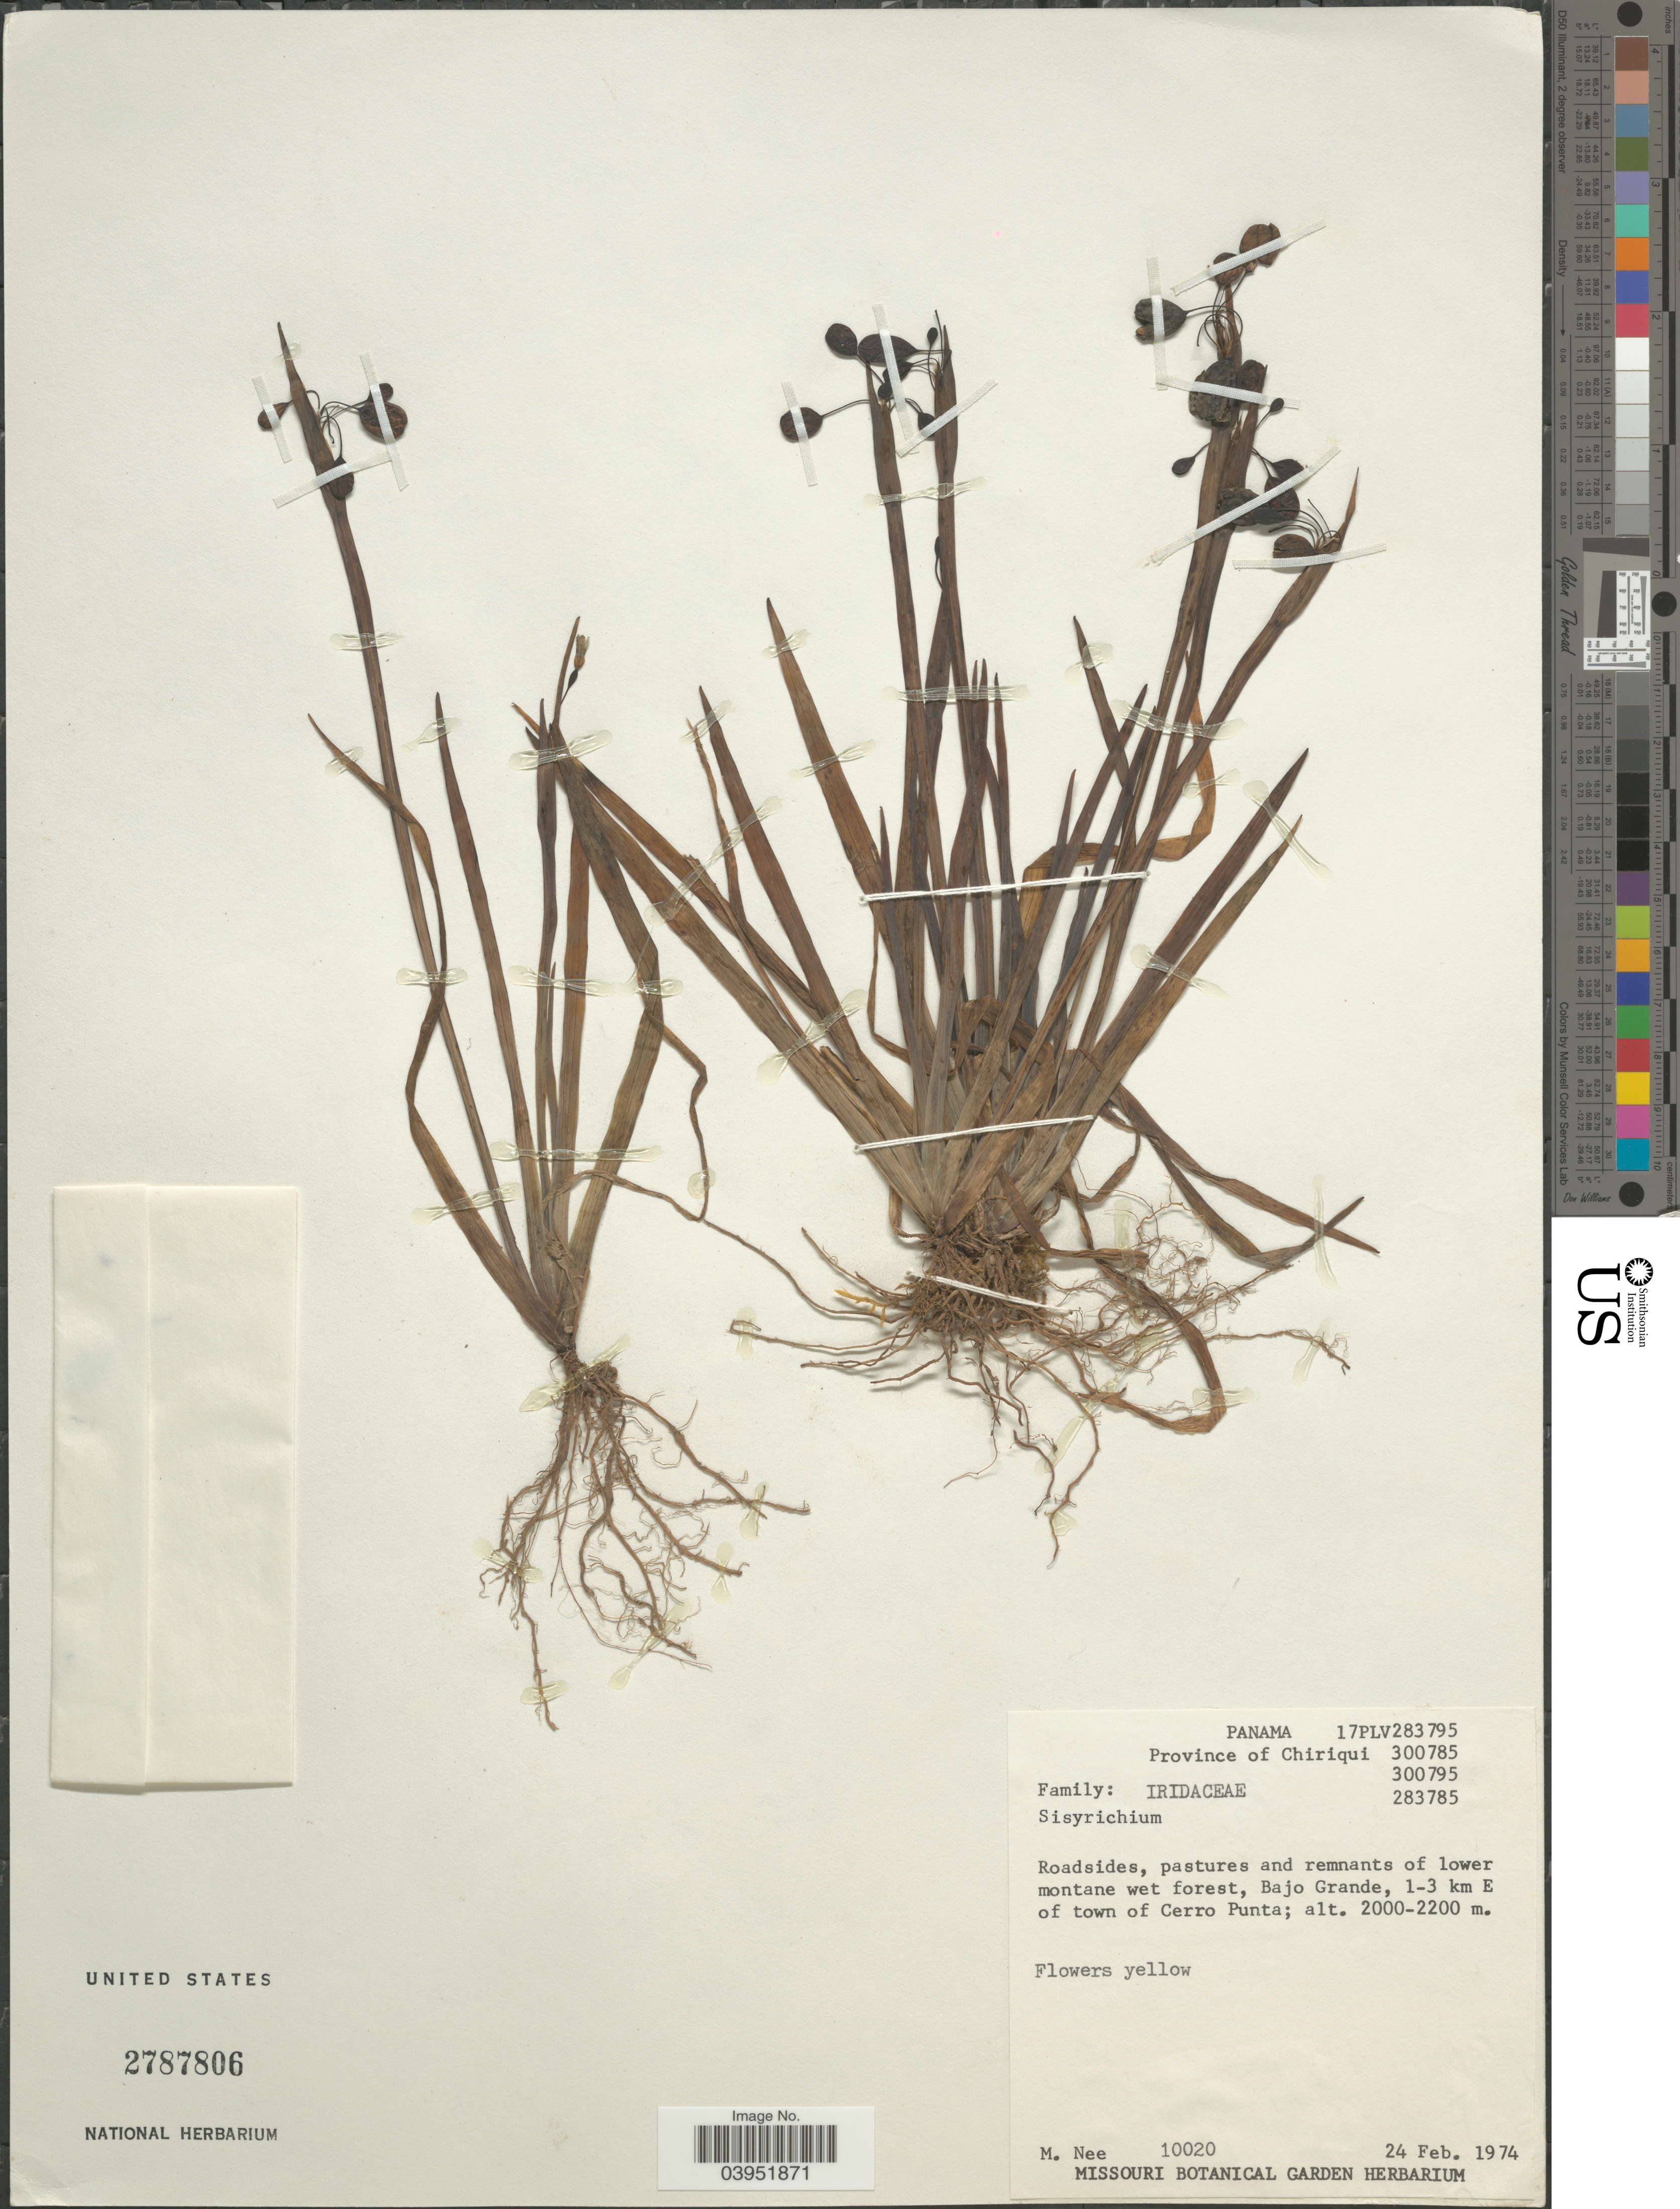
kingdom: Plantae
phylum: Tracheophyta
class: Liliopsida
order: Asparagales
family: Iridaceae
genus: Sisyrinchium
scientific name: Sisyrinchium tinctorium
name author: Kunth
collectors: M. Nee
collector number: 10020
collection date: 1974-02-24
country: Panama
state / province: Chiriqui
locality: Roadsides, pastures and remnants of lower montane wet forest, Bajo Grande, 1-3 km E of town of Cerro Punta.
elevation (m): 2000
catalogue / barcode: US 2787806